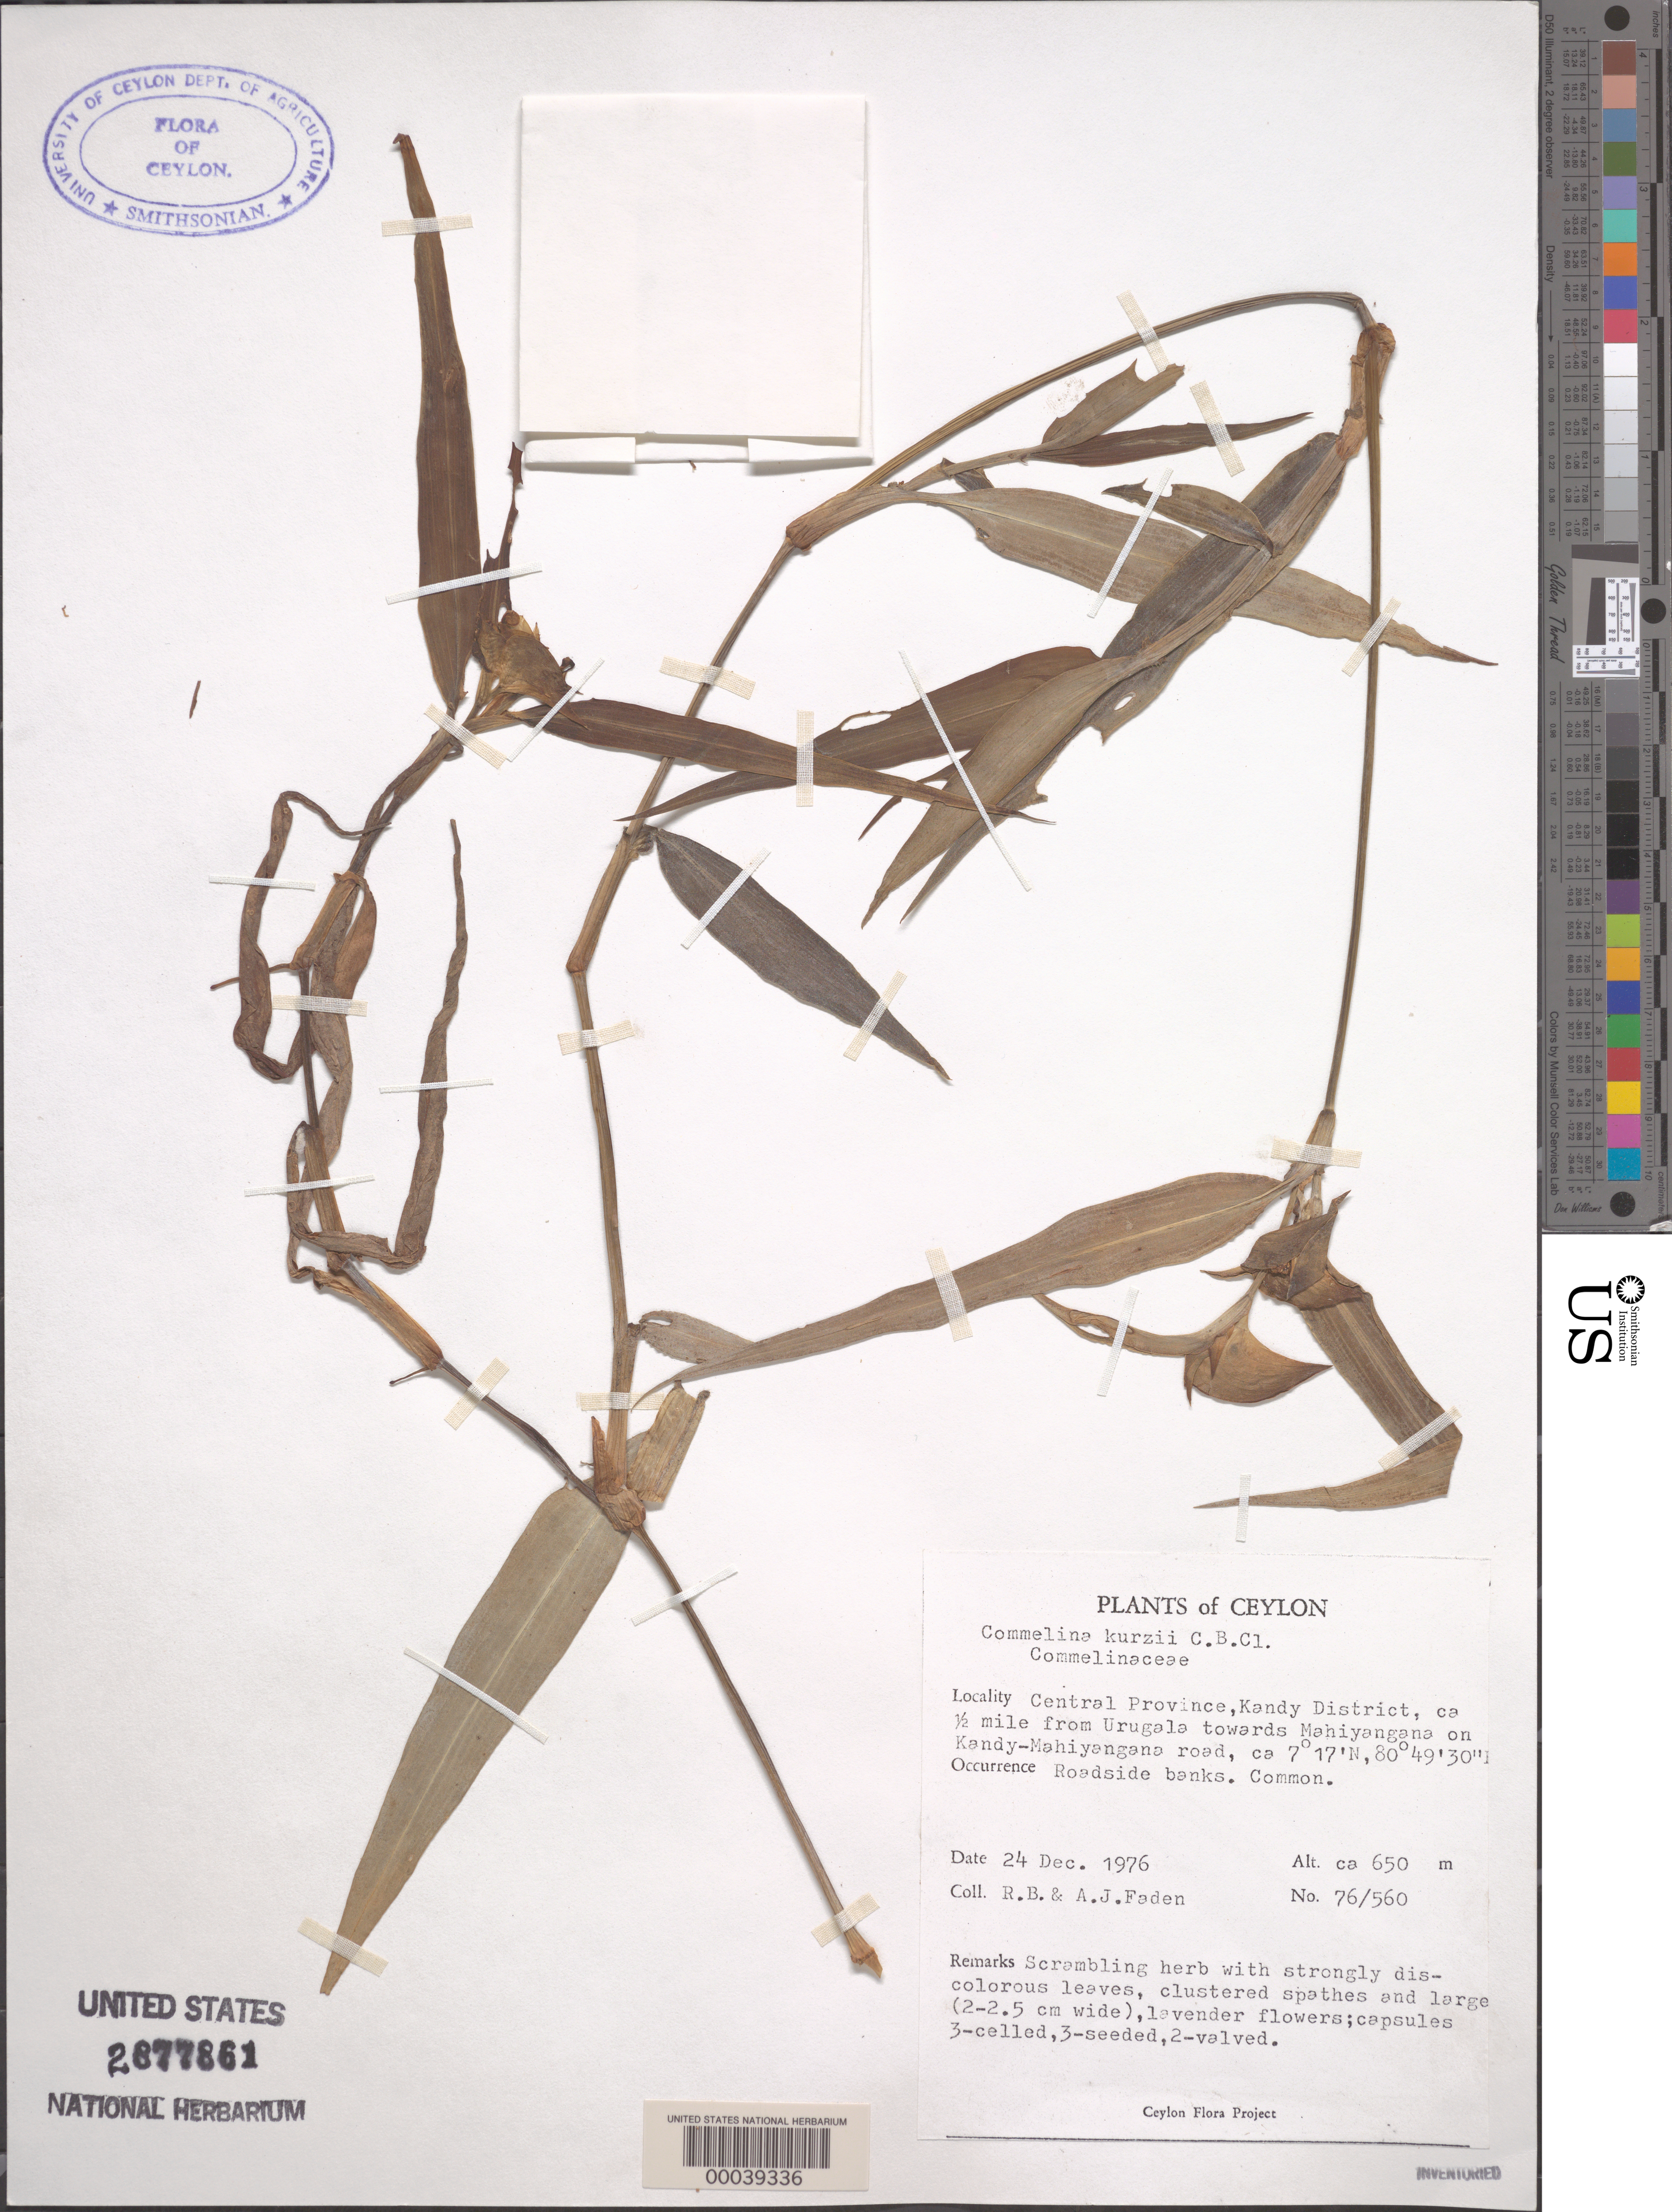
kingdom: Plantae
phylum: Tracheophyta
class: Liliopsida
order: Commelinales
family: Commelinaceae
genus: Commelina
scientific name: Commelina kurzii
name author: C.B. Clarke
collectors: R. B. Faden & A. J. Faden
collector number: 76/560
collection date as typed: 24 Dec 1976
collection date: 1976-12-24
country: Sri Lanka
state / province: Central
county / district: Kandy Dist.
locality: Urugala; towards mahiyangana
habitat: Roadside banks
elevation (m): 650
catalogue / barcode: US 2877861